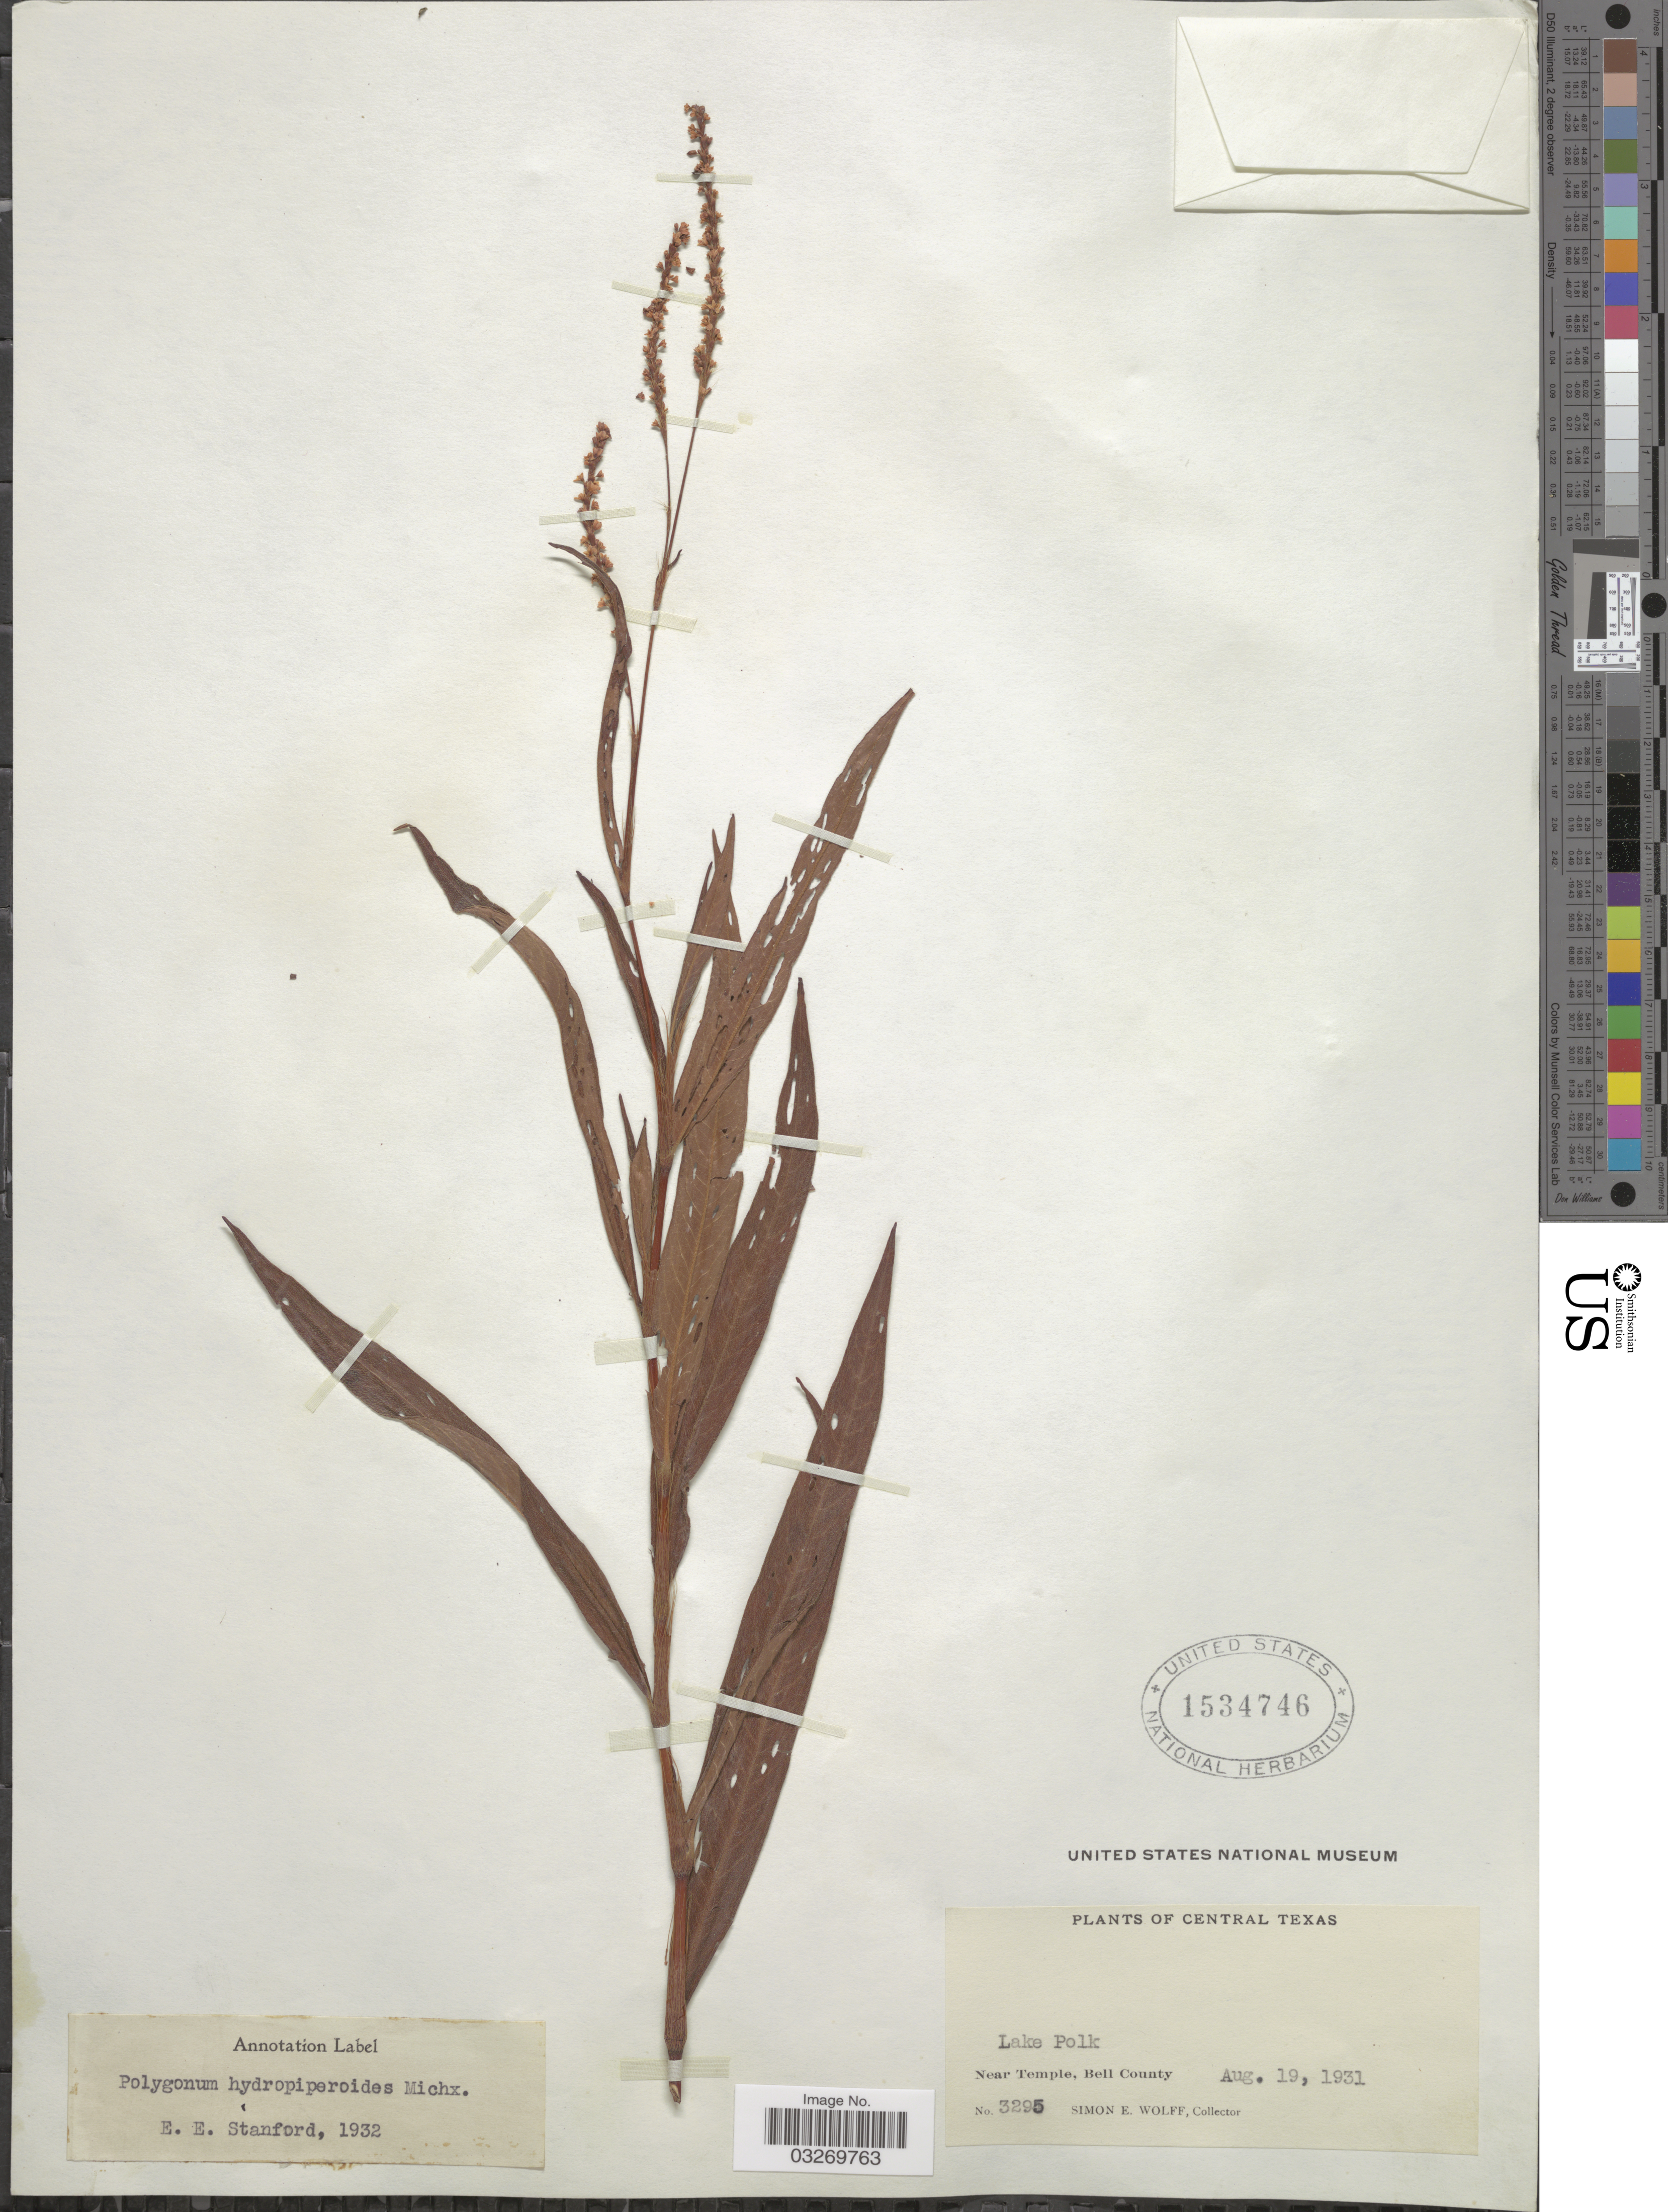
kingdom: Plantae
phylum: Tracheophyta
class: Magnoliopsida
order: Caryophyllales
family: Polygonaceae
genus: Persicaria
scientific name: Persicaria hydropiperoides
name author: (Michx.) Small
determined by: Atha, D. E.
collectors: S. E. Wolff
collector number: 3295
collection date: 1931-08-19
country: United States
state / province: Texas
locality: Central Texas. Lake Polk. Near Temple, Bell County.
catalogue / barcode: US 1534746